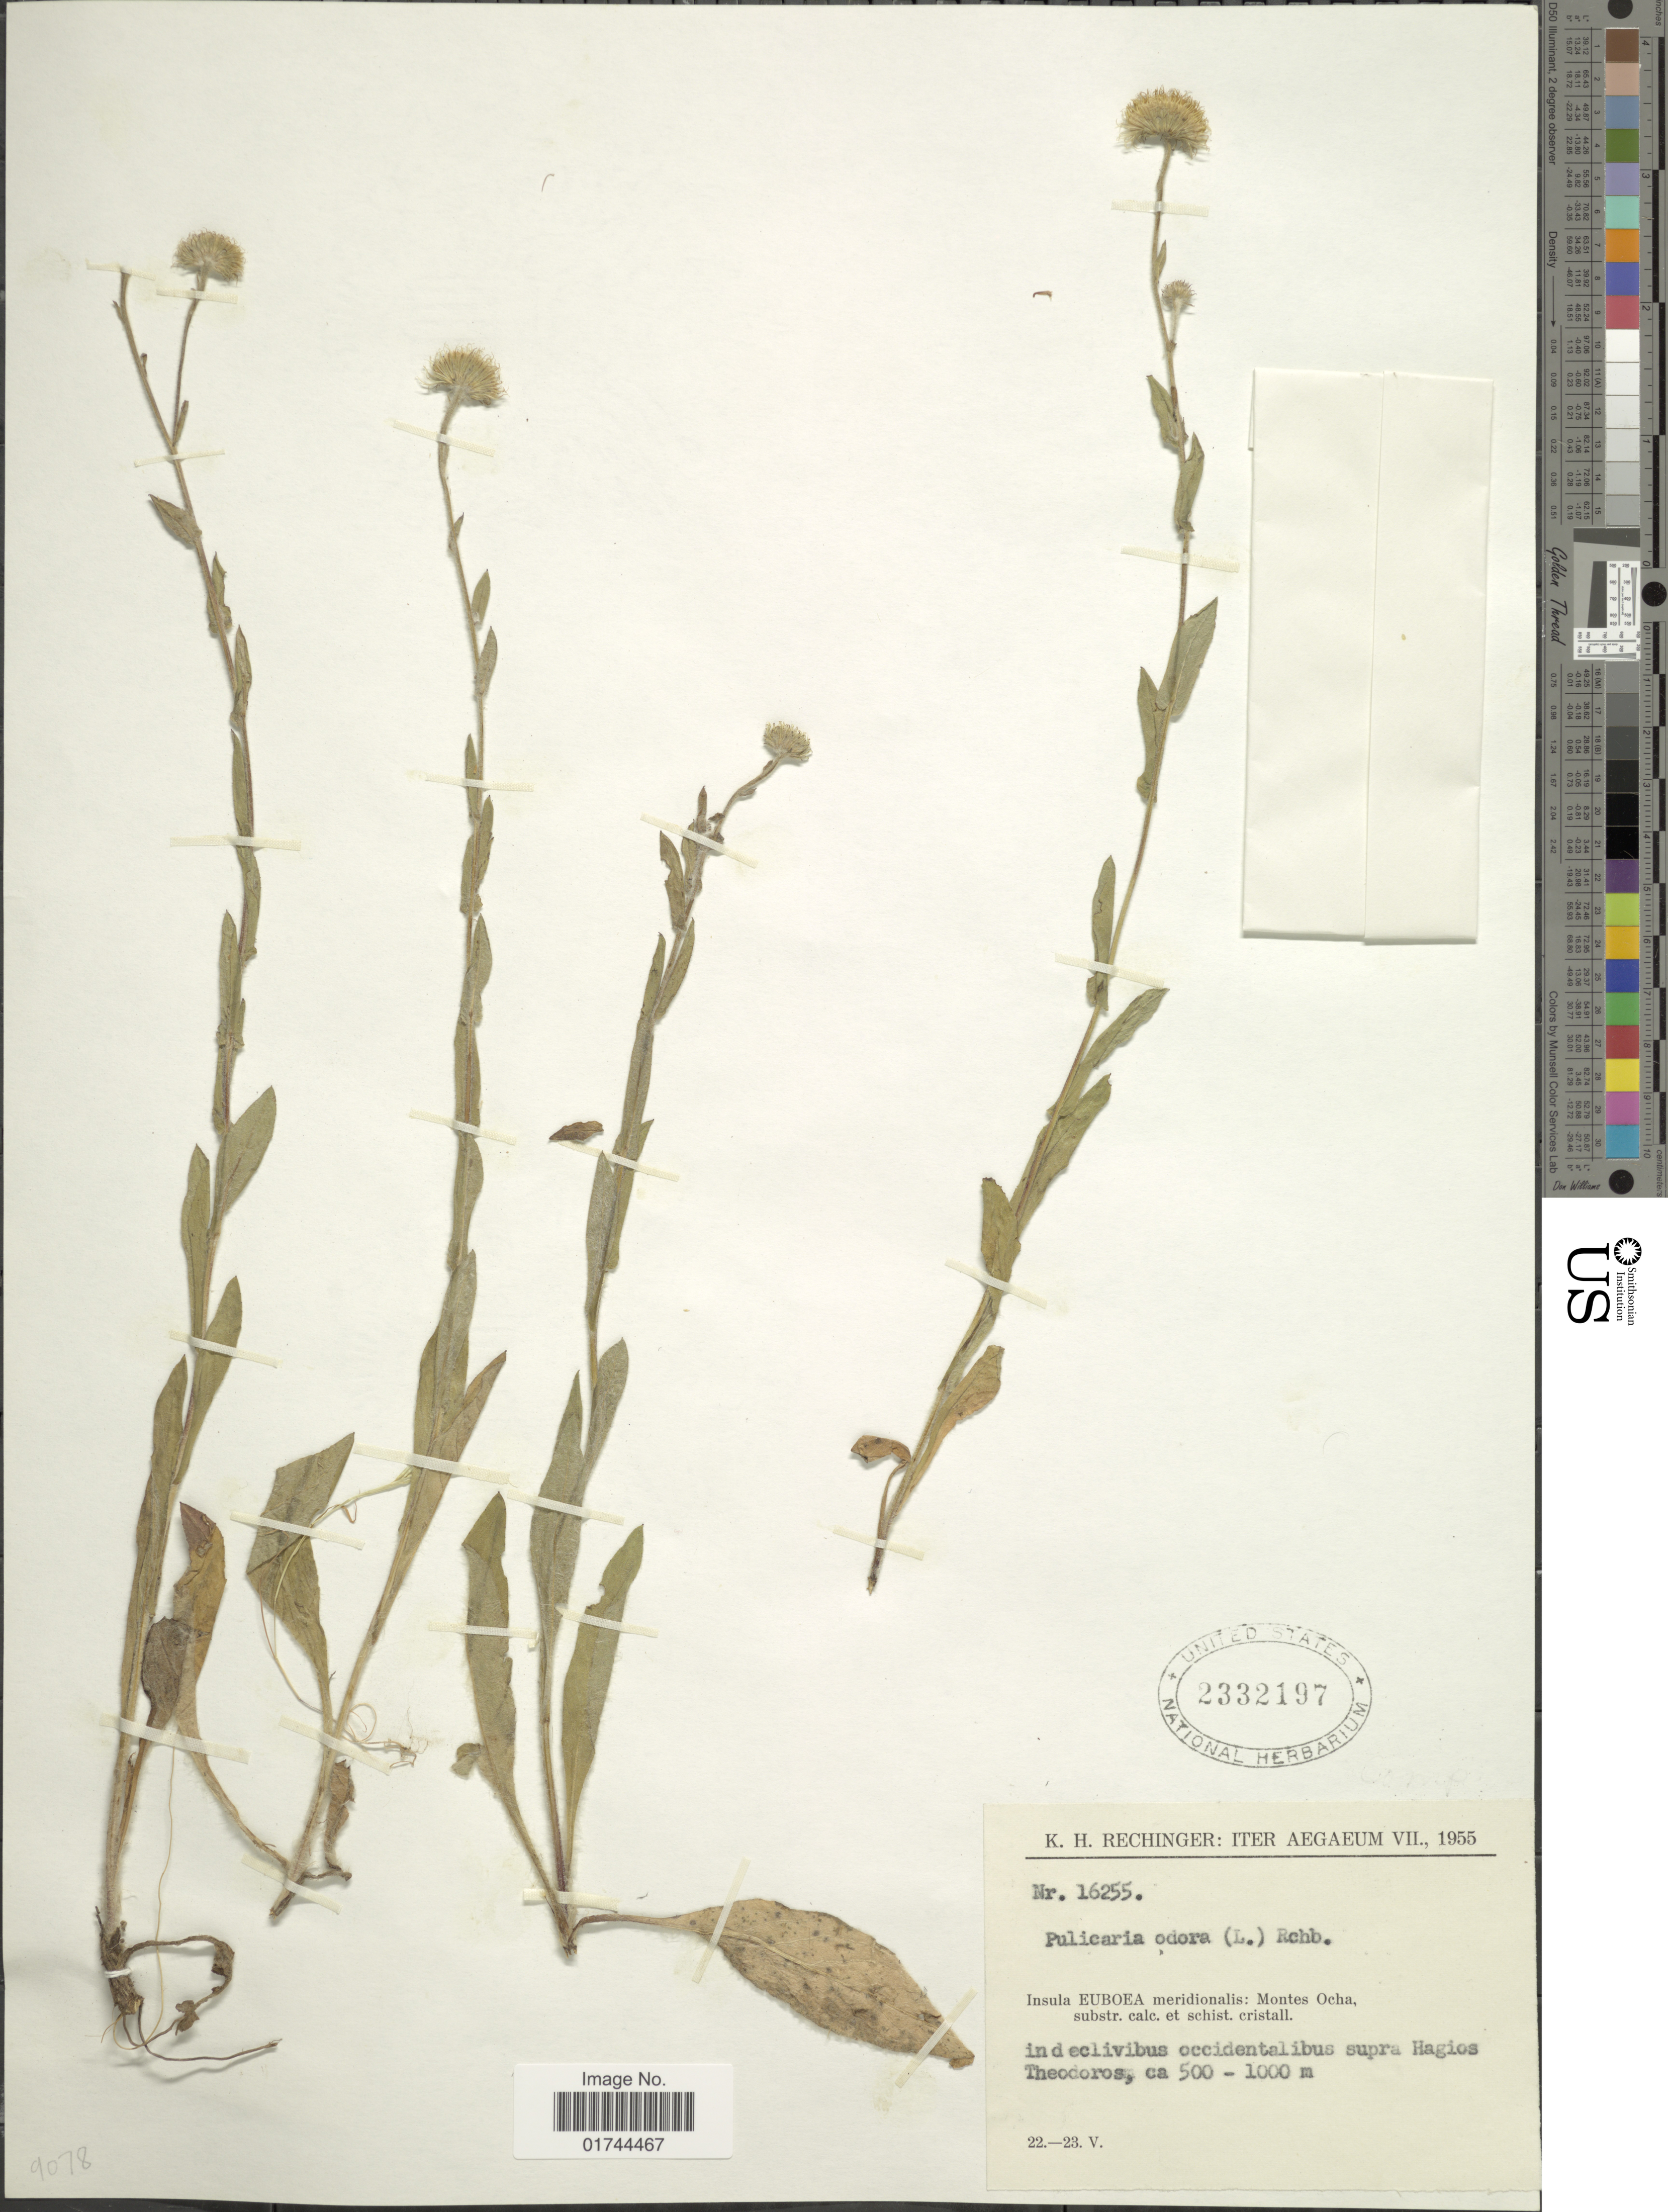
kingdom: Plantae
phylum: Tracheophyta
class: Magnoliopsida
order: Asterales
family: Asteraceae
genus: Pulicaria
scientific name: Pulicaria odora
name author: (L.) Rchb.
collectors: K. H. Rechinger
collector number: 16255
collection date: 1955-05-22/1955-05-23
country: Greece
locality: Insula Euboea meridionalis: Montes Ocha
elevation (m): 500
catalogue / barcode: US 2332197